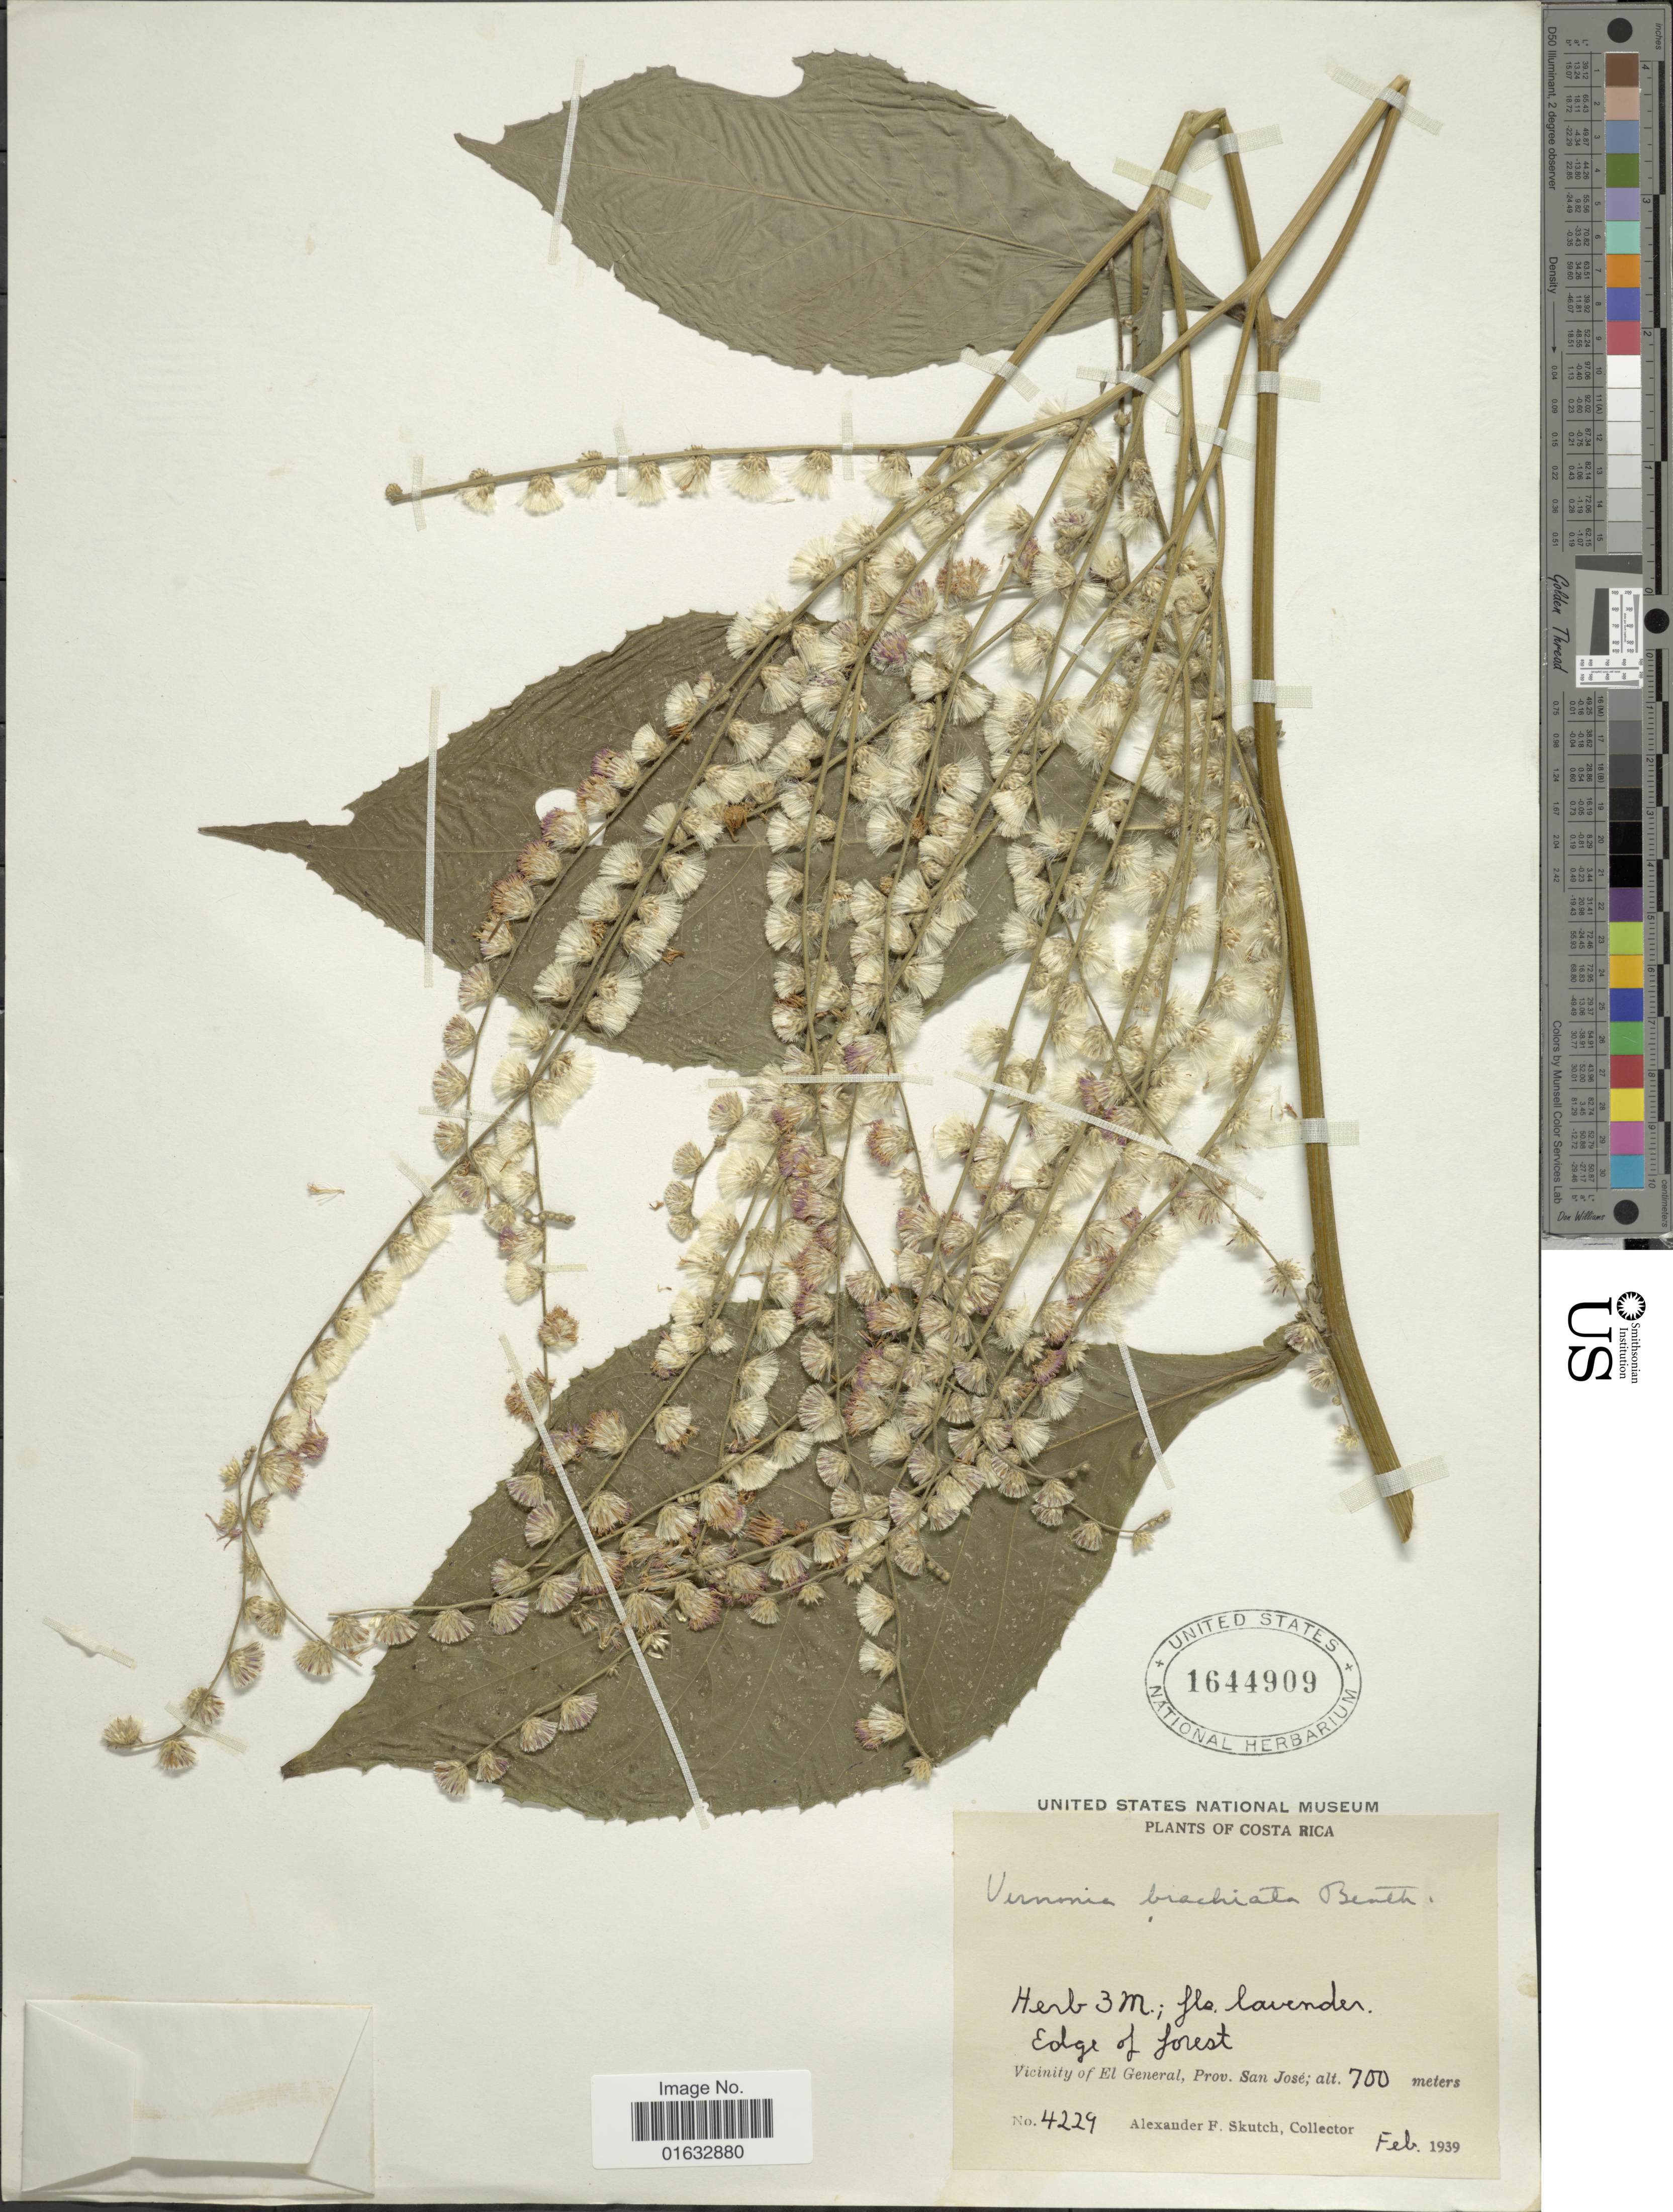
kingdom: Plantae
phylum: Tracheophyta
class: Magnoliopsida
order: Asterales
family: Asteraceae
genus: Eirmocephala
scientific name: Eirmocephala brachiata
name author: (Benth.) H. Rob.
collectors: A. F. Skutch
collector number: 4229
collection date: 1939-02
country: Costa Rica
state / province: San José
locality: Vicinity of El General, Prov. San Jose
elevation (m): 700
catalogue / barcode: US 1644909